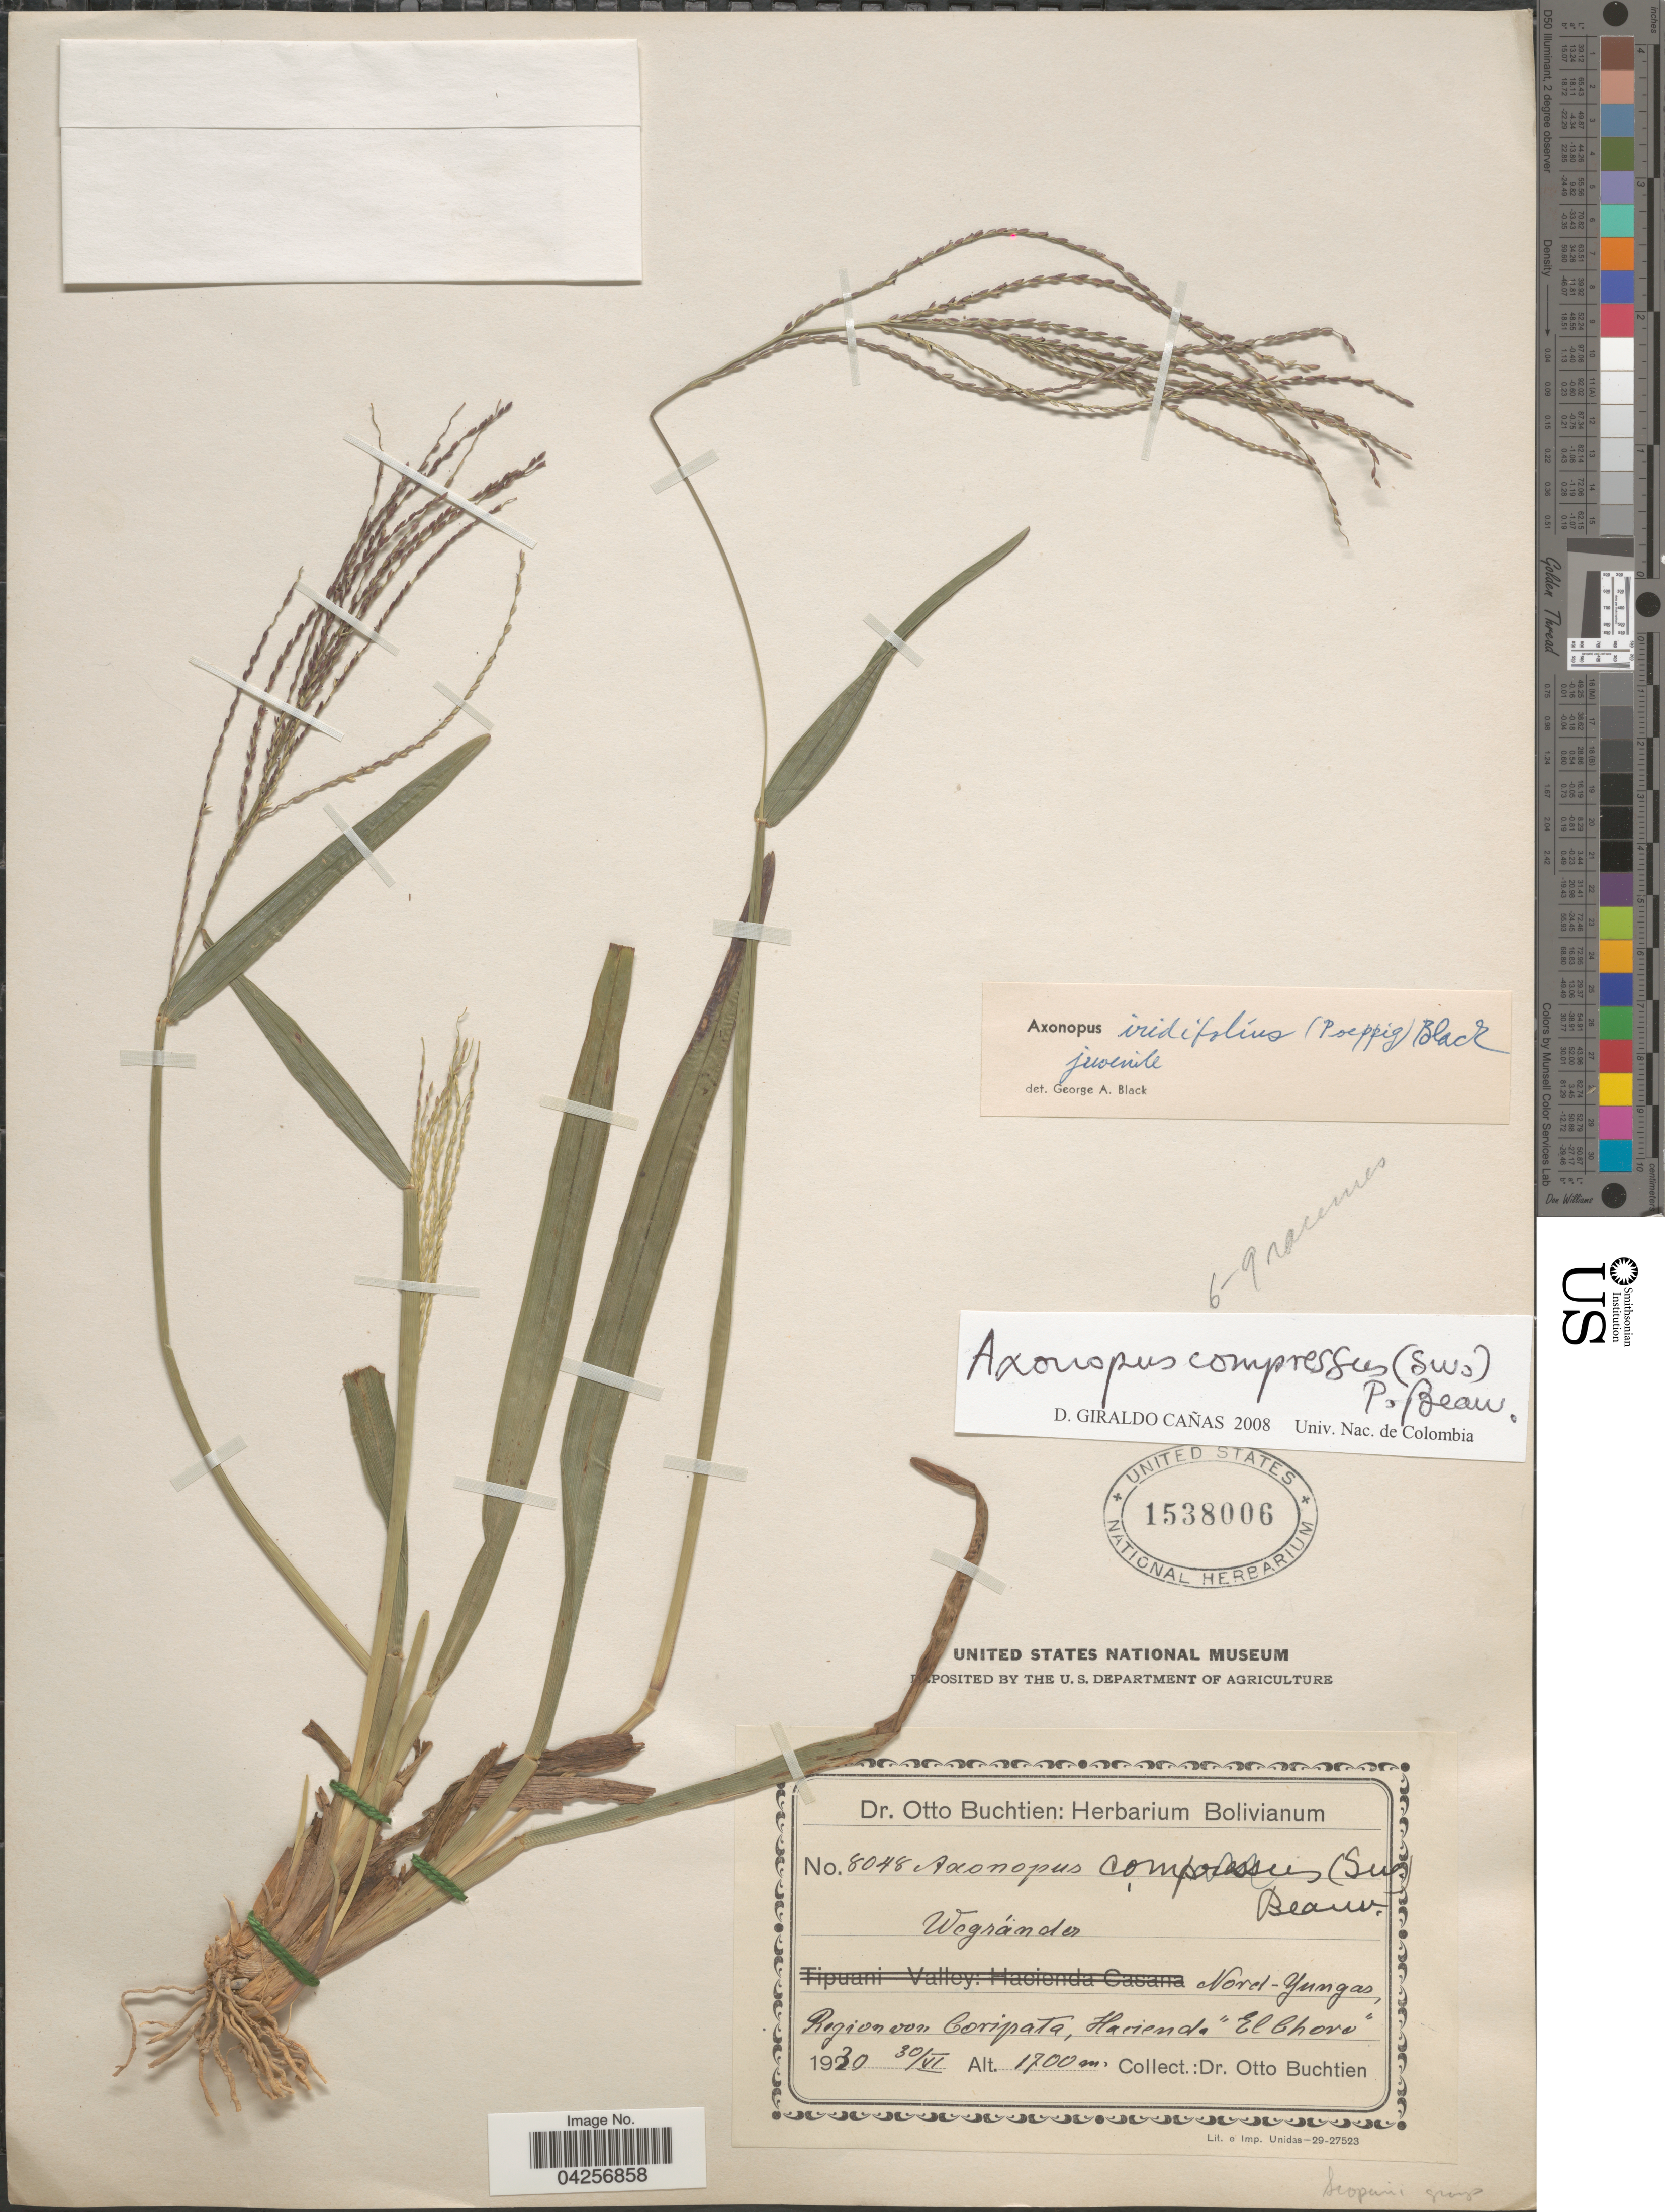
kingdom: Plantae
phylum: Tracheophyta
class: Liliopsida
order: Poales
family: Poaceae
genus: Axonopus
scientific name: Axonopus cuatrecasasii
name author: G.A. Black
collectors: O. Buchtien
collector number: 8048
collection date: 1930-06-30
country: Bolivia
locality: Nord-Yungas. Region von Coripata, Hacienda "El Choro".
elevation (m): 1700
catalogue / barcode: US 1538006